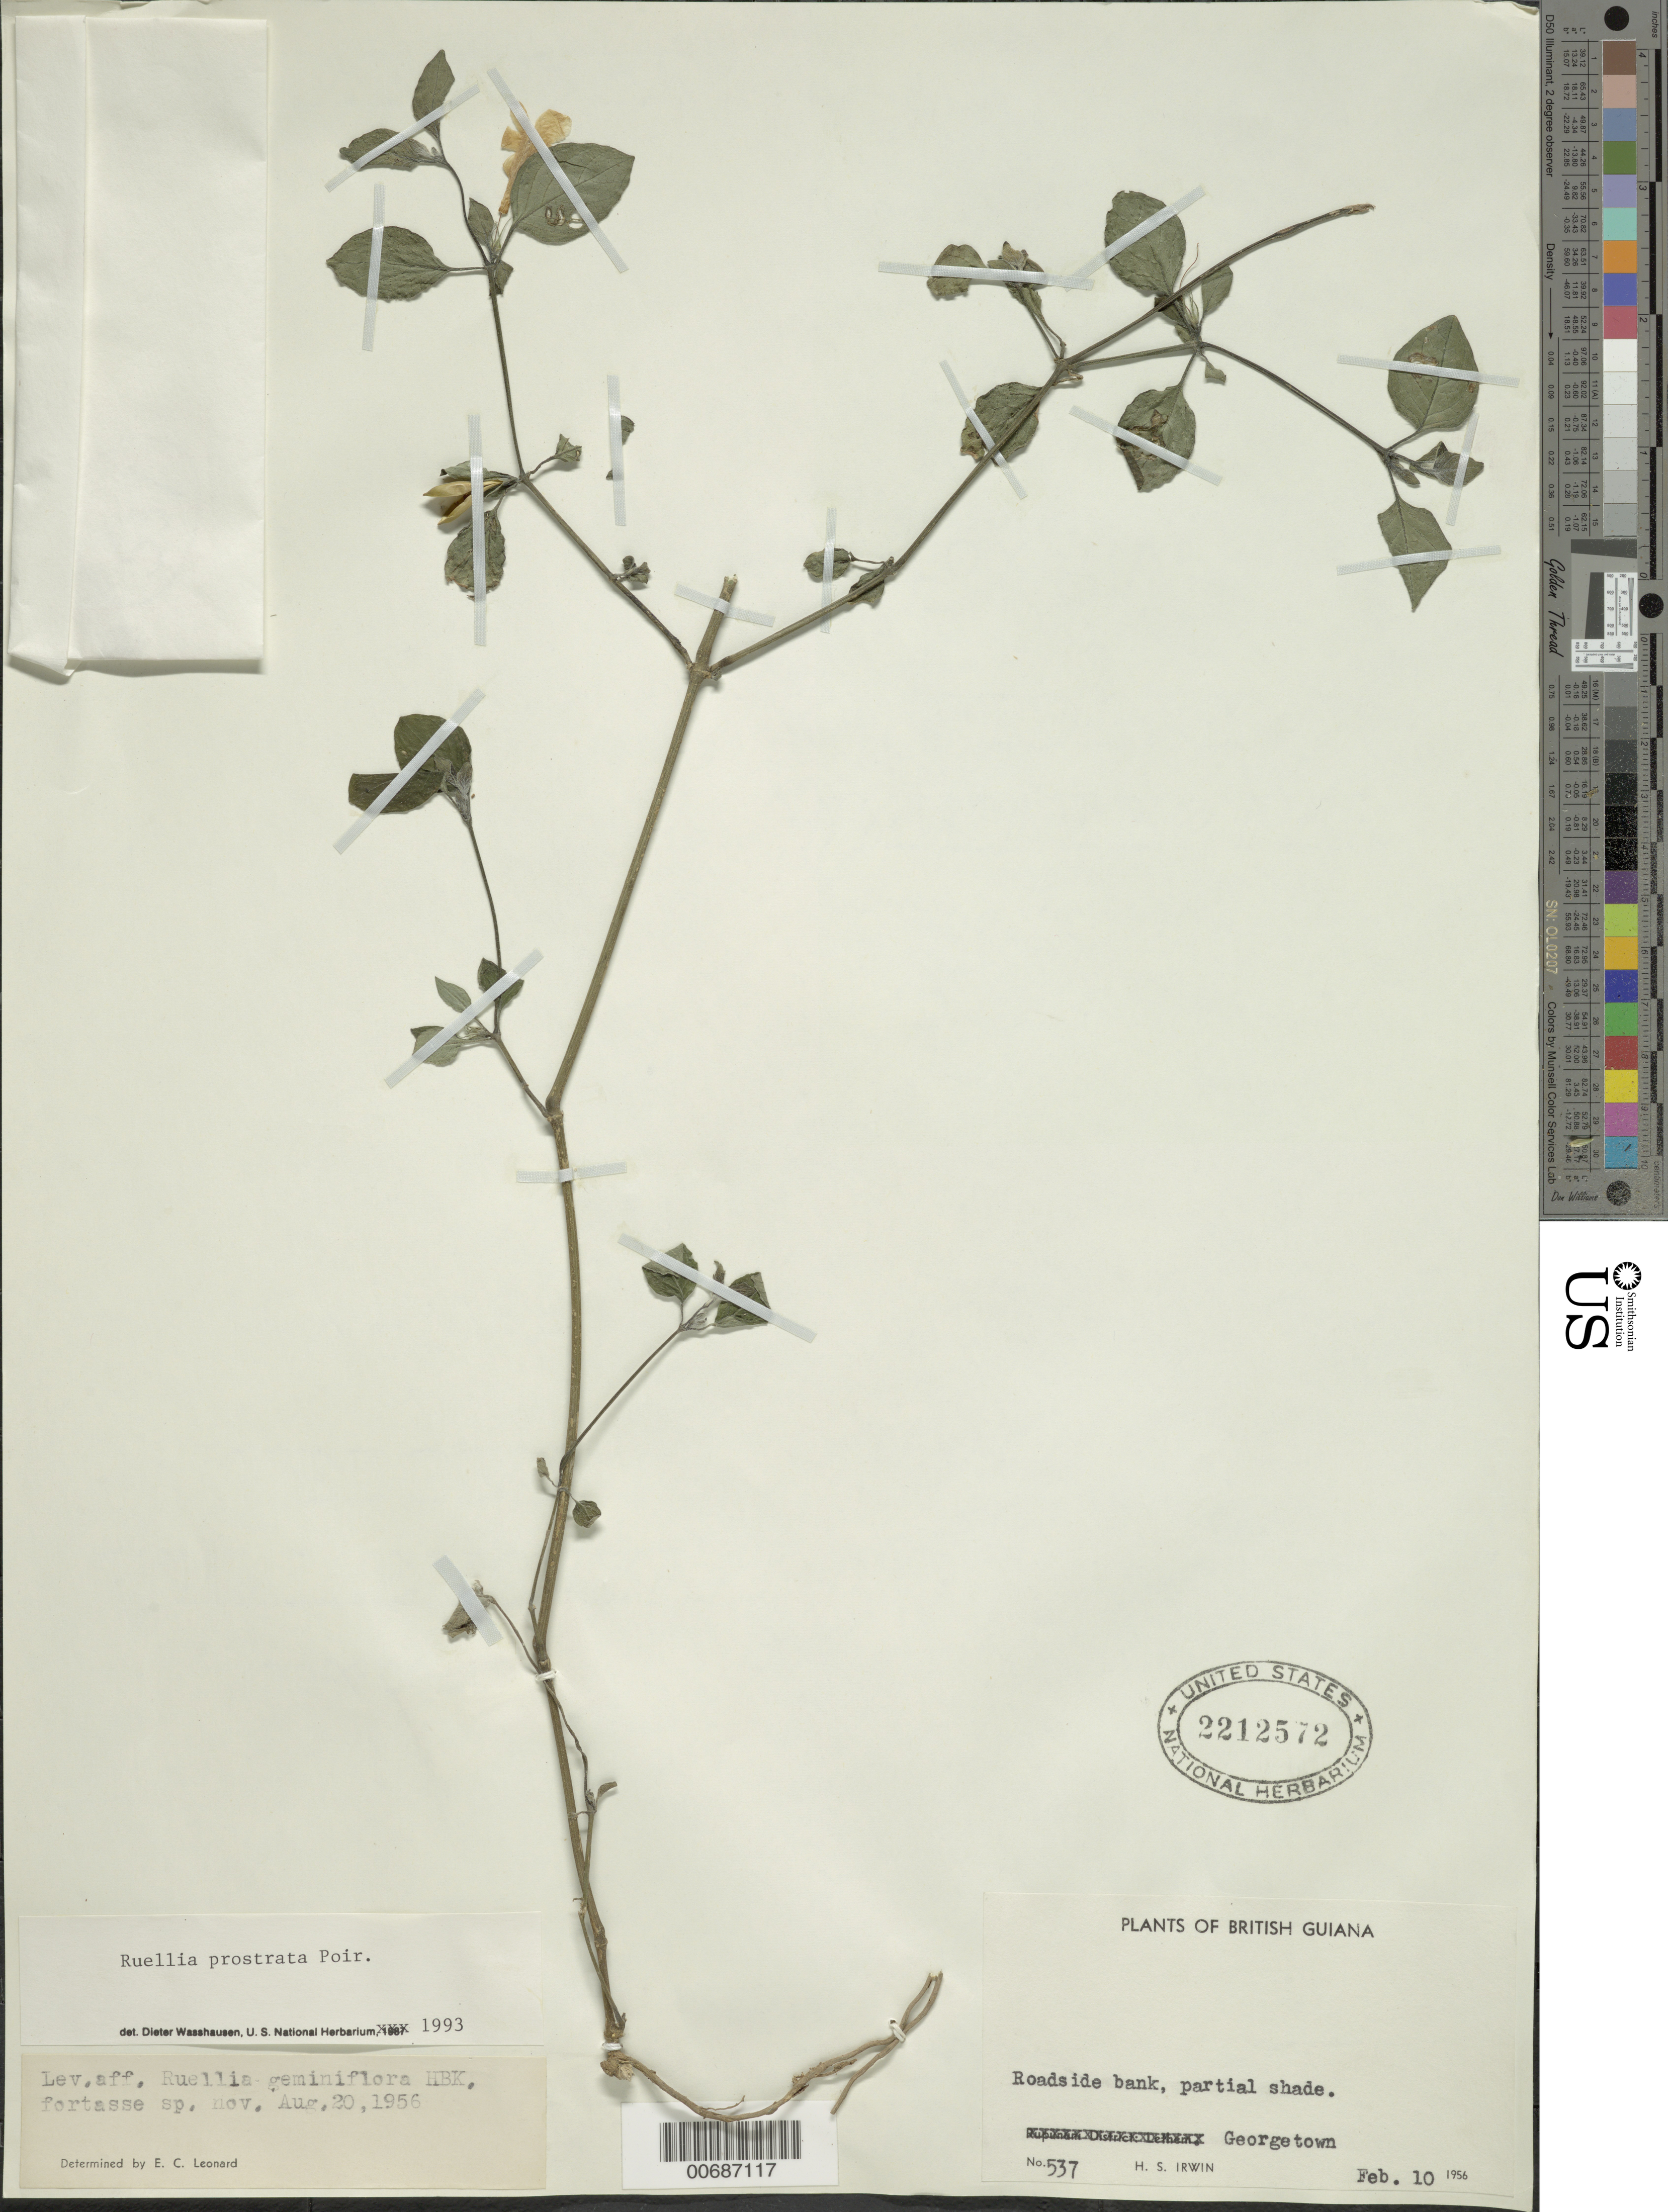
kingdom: Plantae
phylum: Tracheophyta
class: Magnoliopsida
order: Lamiales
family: Acanthaceae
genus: Ruellia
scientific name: Ruellia prostrata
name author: Poir.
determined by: Wasshausen, Dieter C., (BOT), Smithsonian Institution - National Museum of Natural History (UNITED STATES)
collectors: H. Irwin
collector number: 537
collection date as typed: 10-Feb-56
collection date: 1956-02-10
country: Guyana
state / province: Demerara-Mahaica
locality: Georgetown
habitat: Roadside bank, partial shade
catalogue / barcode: US 2212572